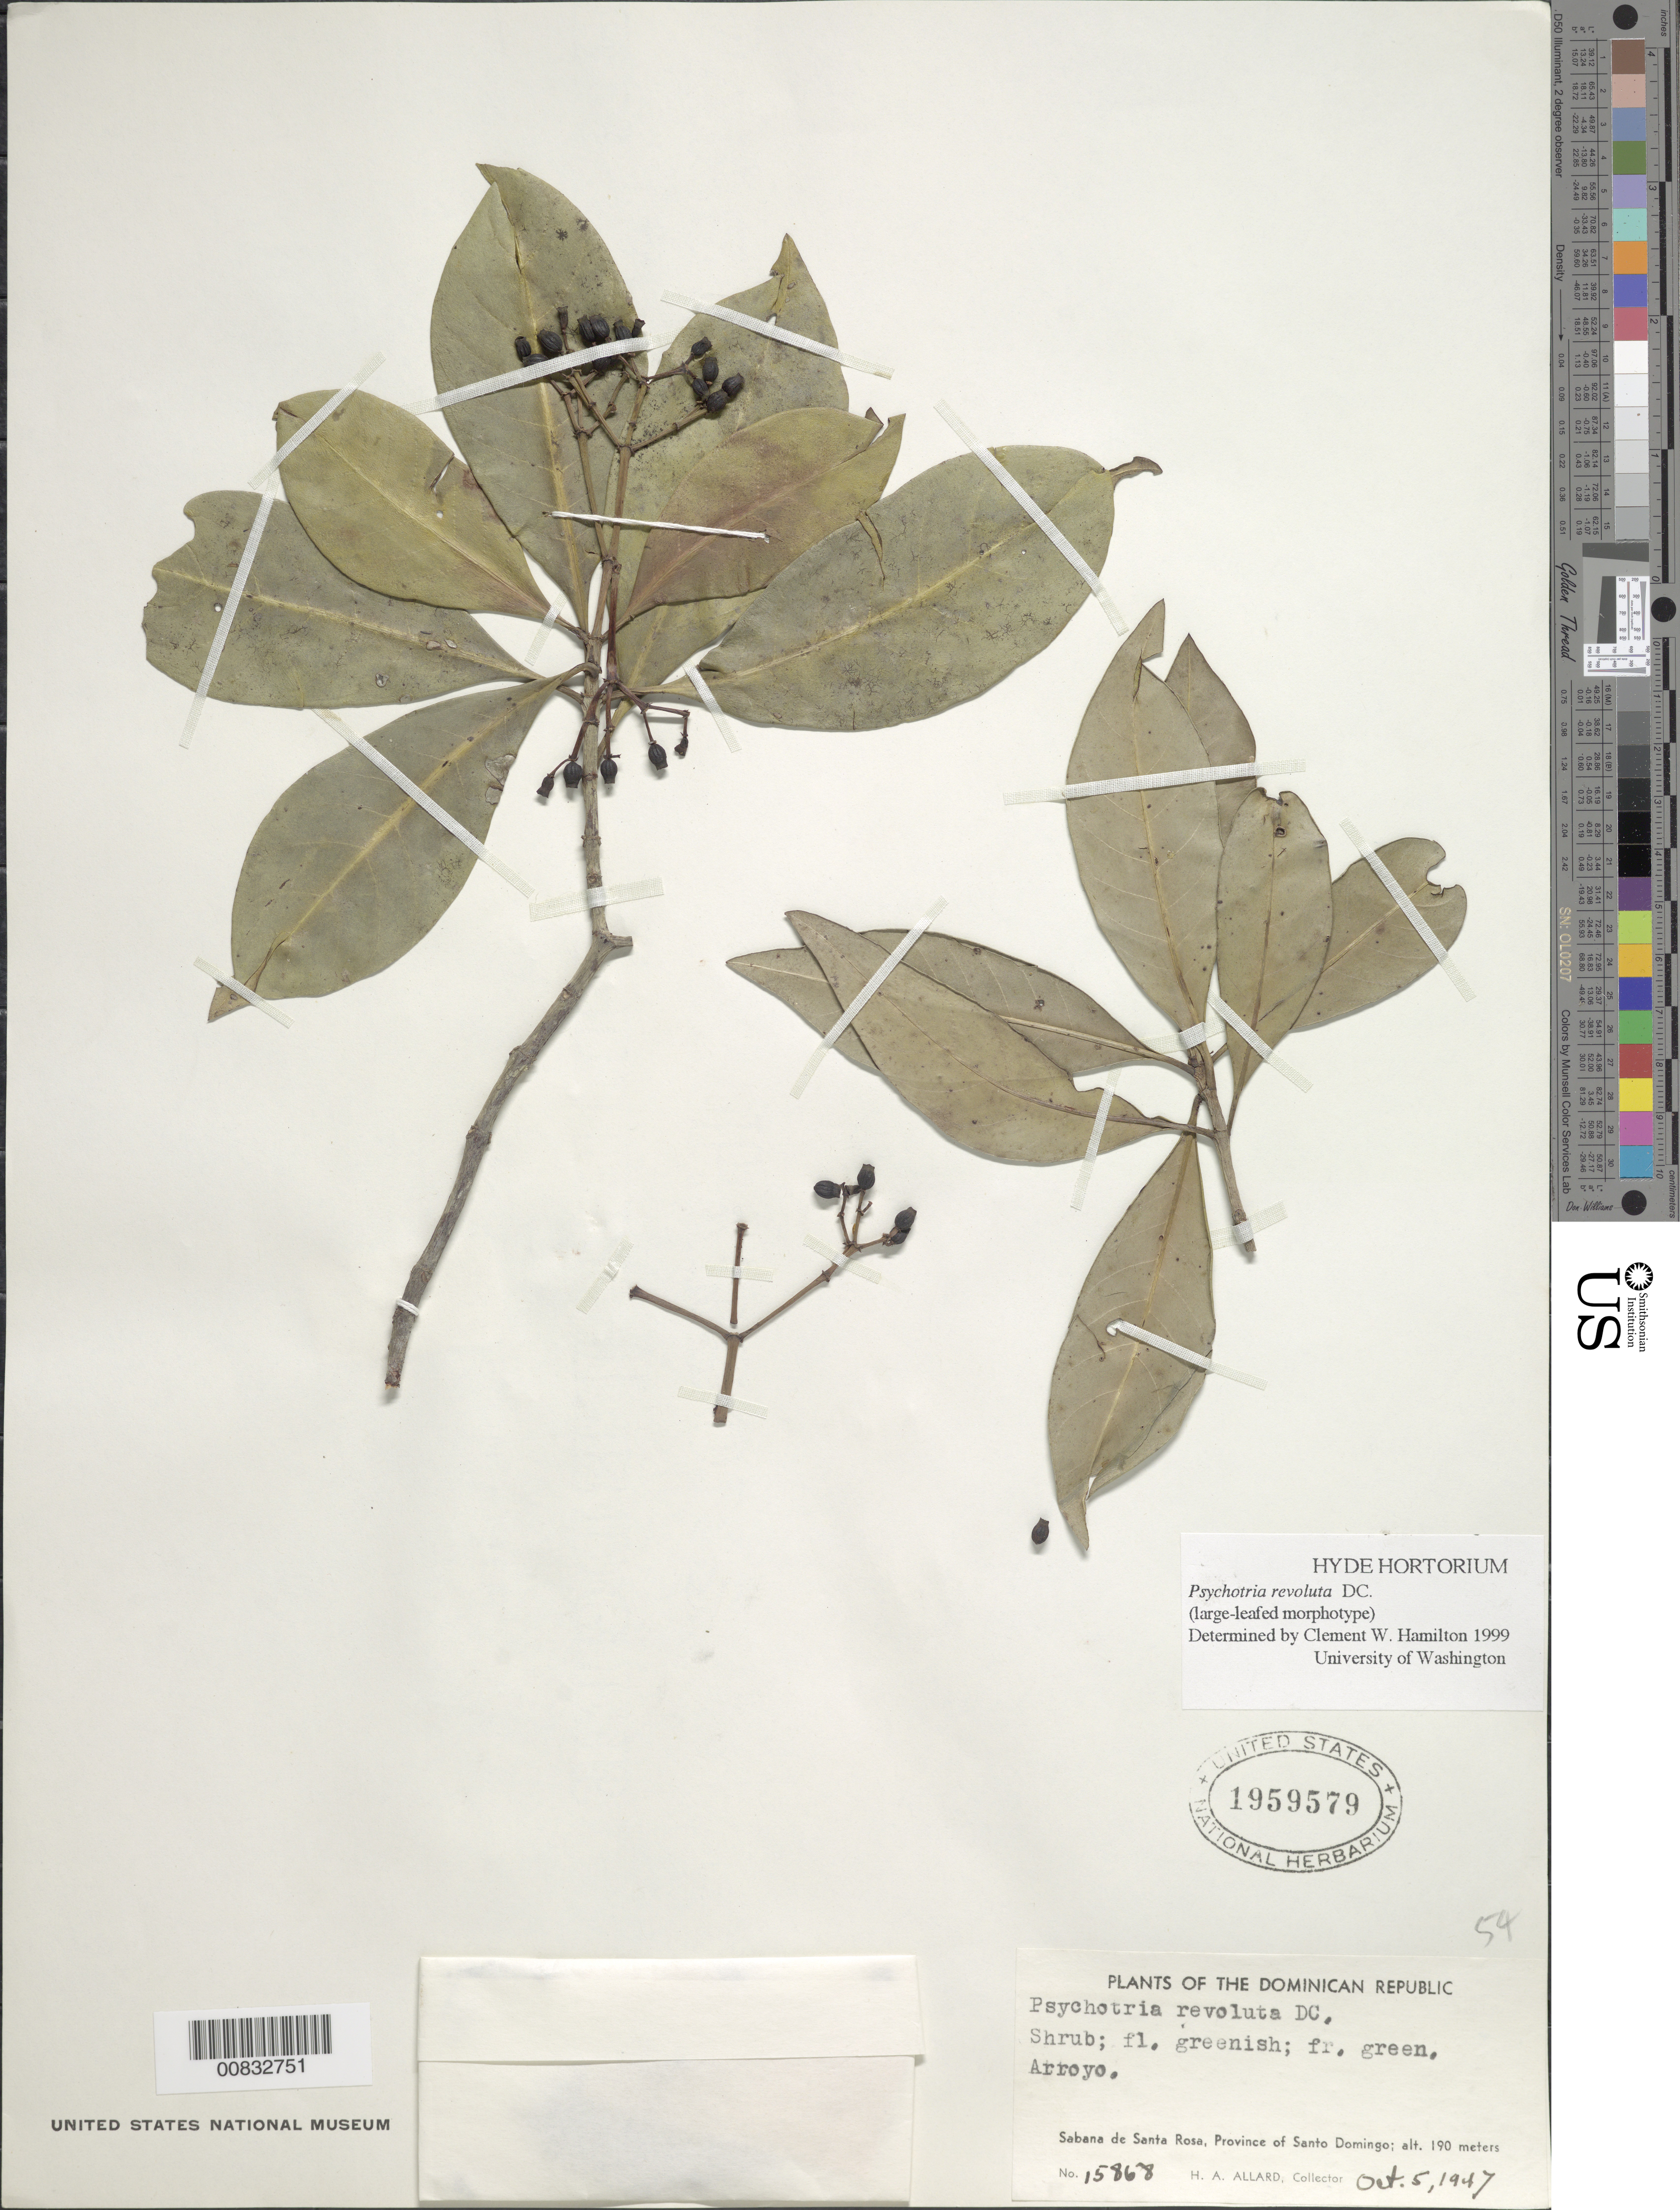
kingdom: Plantae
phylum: Tracheophyta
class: Magnoliopsida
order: Gentianales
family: Rubiaceae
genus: Psychotria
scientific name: Psychotria revoluta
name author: DC.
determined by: Hamilton, C. W.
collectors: H. A. Allard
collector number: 15868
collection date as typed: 05 Oct 1947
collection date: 1947-10-05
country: Dominican Republic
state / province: Distrito Nacional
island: Hispaniola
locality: Sabana de Santa Rosa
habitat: Arroyo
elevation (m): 190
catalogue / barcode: US 1959579